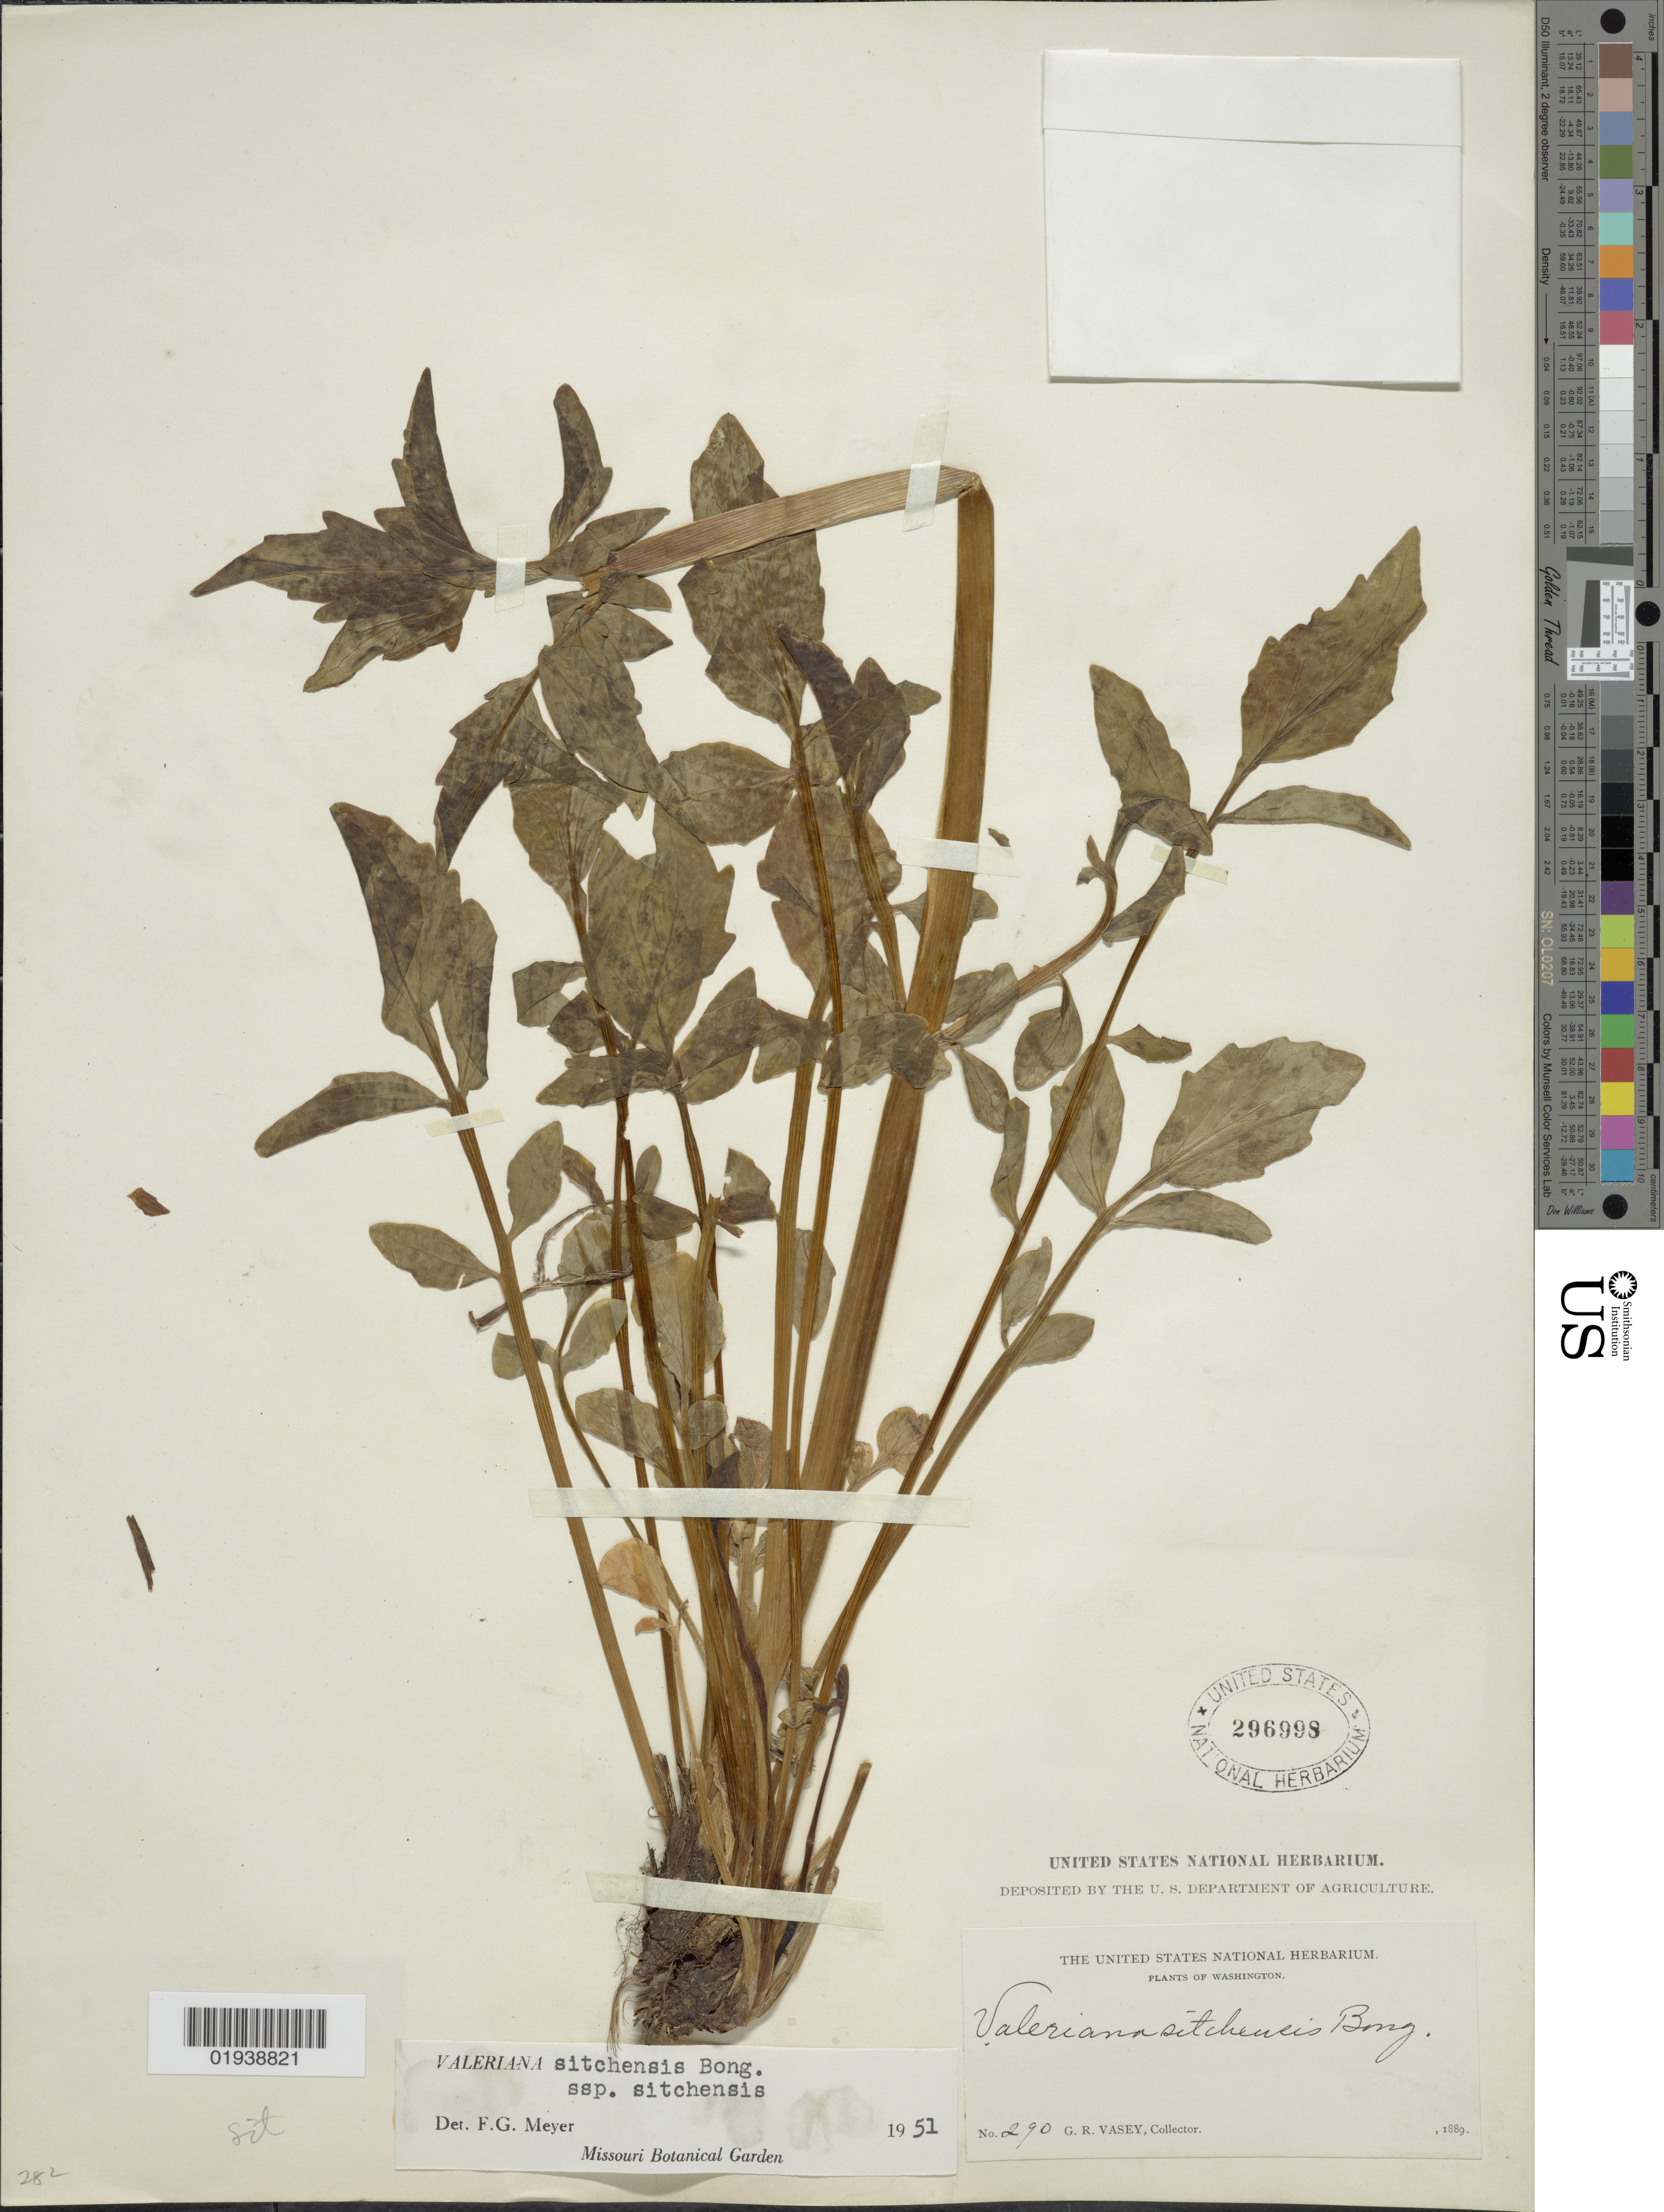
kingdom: Plantae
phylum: Tracheophyta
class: Magnoliopsida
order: Dipsacales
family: Caprifoliaceae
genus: Valeriana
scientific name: Valeriana sitchensis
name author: Bong.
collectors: G. R. Vasey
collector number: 290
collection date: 1889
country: United States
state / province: Washington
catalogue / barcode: US 296998